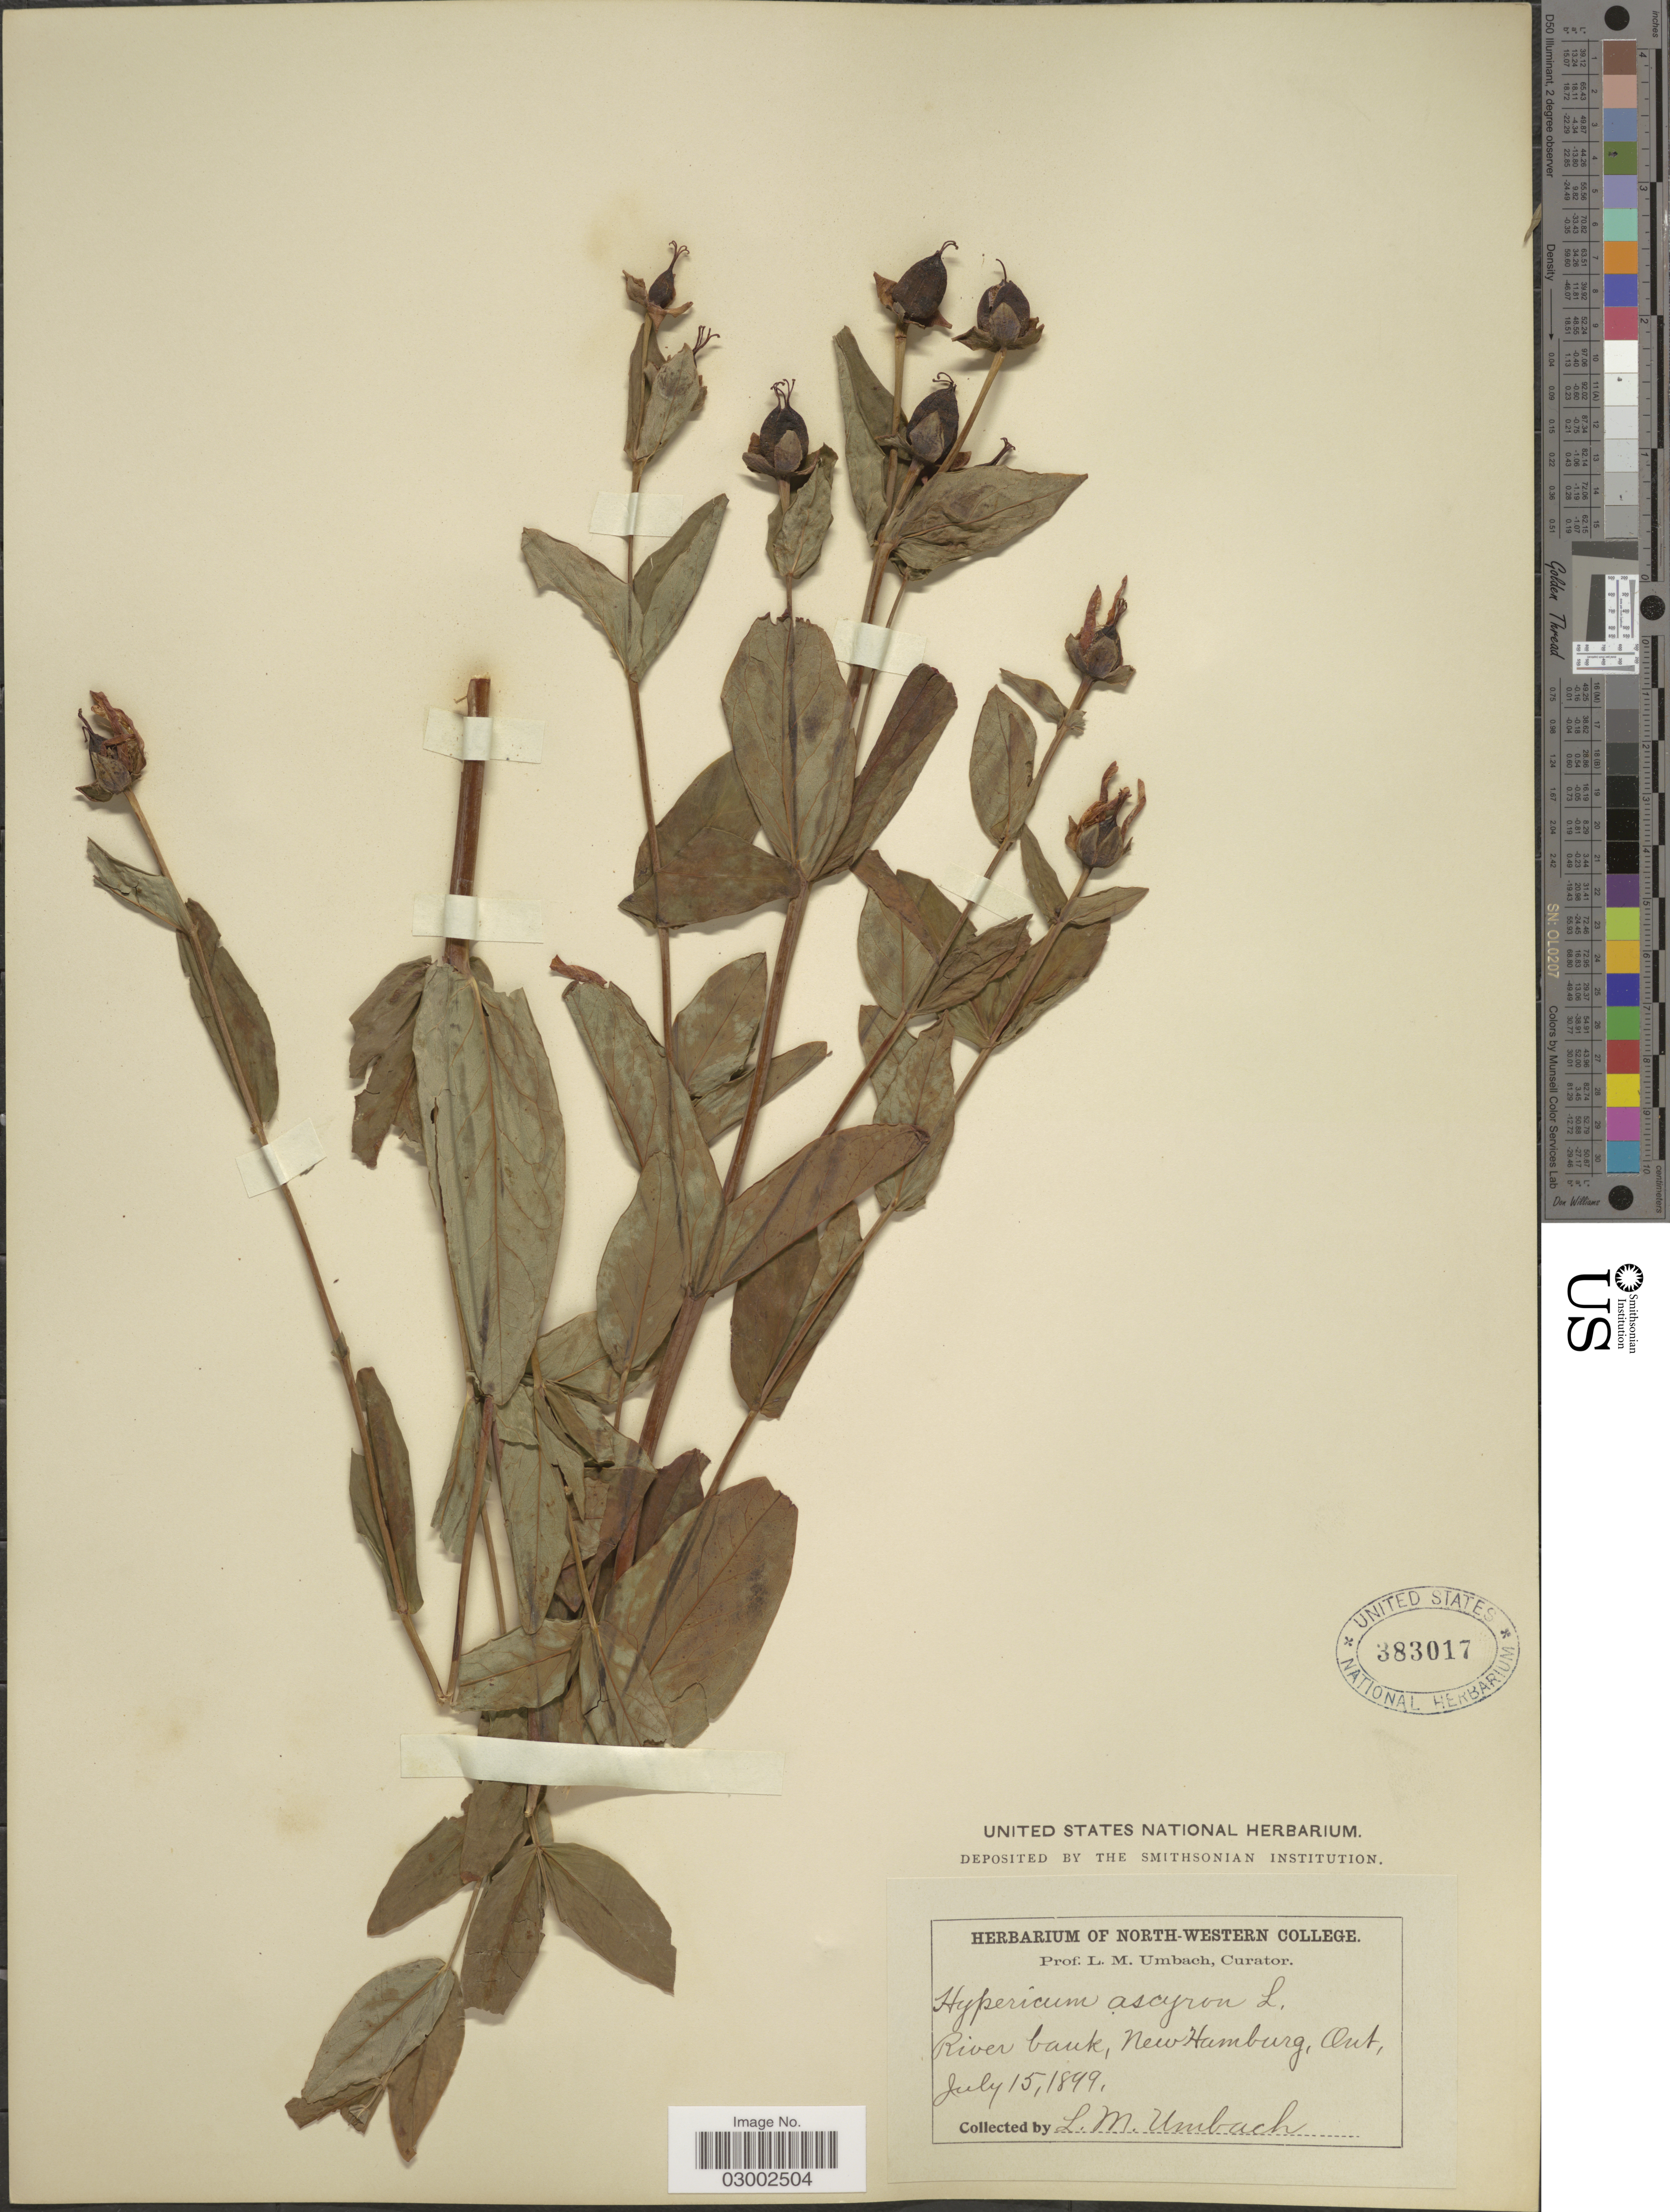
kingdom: Plantae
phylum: Tracheophyta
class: Magnoliopsida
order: Malpighiales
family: Hypericaceae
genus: Hypericum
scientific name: Hypericum ascyron subsp. pyramidatum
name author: (Aiton) N. Robson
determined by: Strong, Mark T., (BOT), Smithsonian Institution - National Museum of Natural History (UNITED STATES)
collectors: L. M. Umbach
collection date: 1899-07-15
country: Canada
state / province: Ontario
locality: New Hamburg, Ont.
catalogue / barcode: US 383017